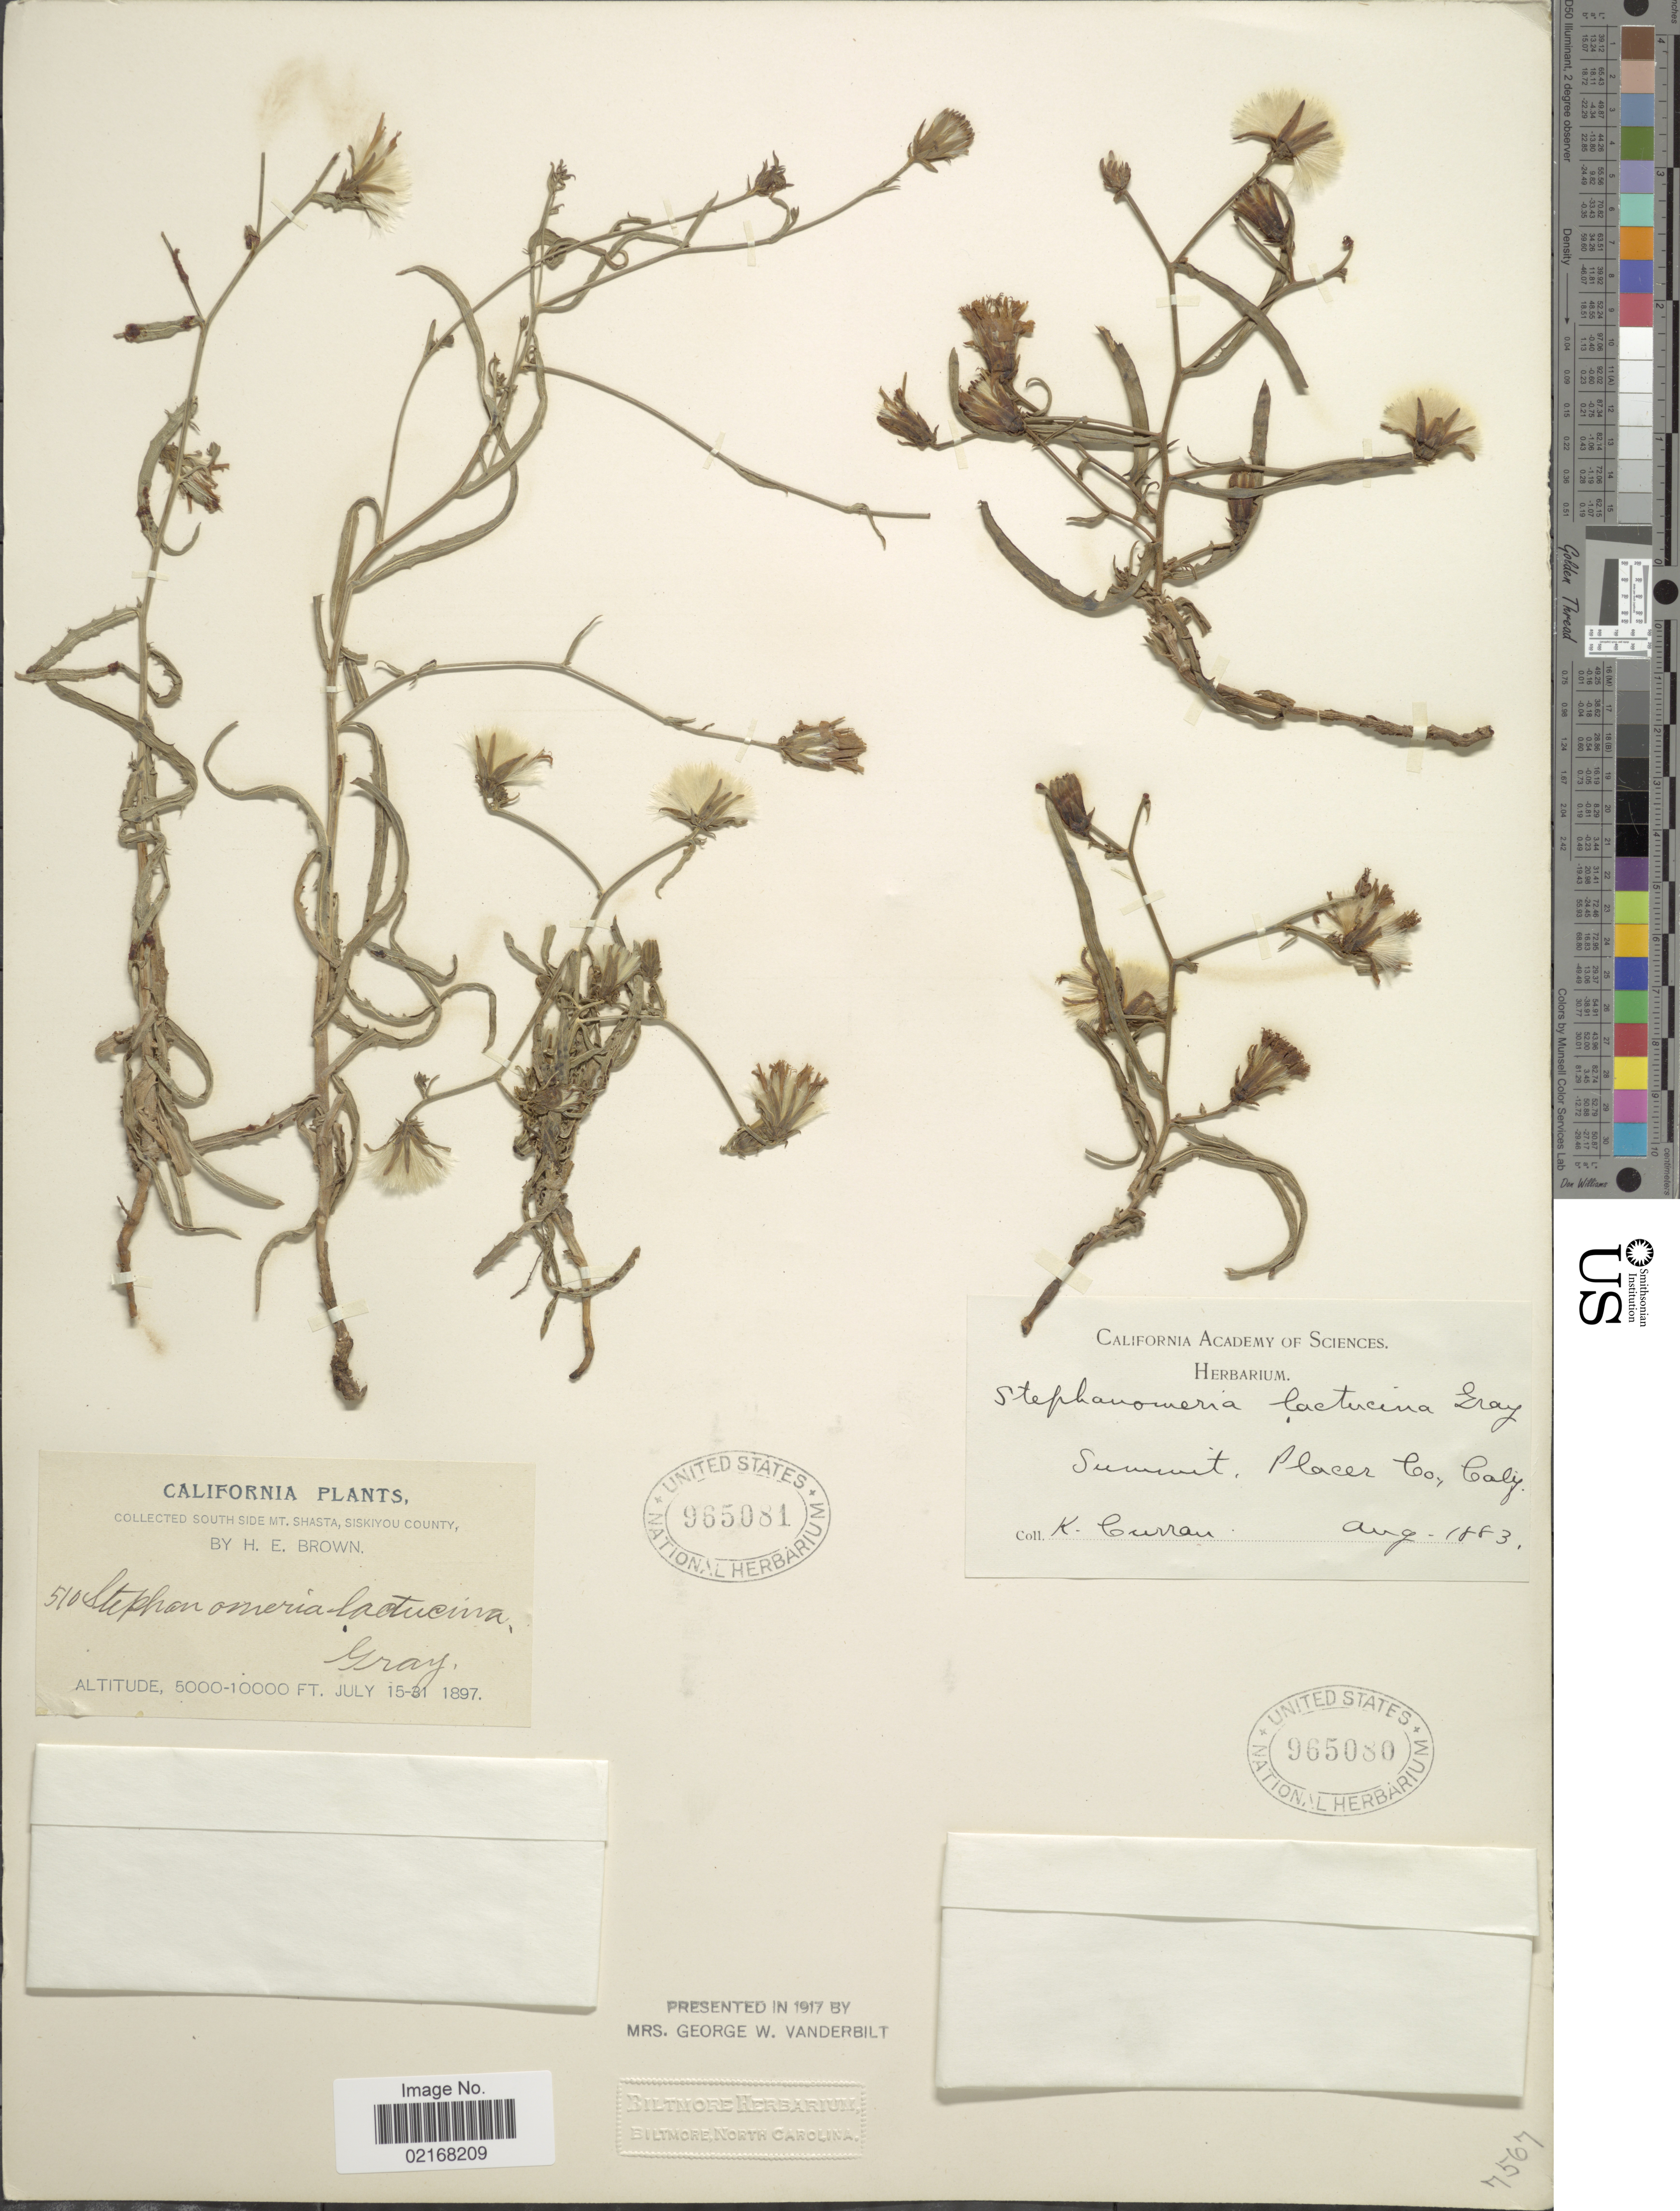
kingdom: Plantae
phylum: Tracheophyta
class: Magnoliopsida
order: Asterales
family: Asteraceae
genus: Stephanomeria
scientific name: Stephanomeria lactucina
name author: A. Gray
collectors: K. Curran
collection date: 1883-08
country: United States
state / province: California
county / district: Placer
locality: Summit, Placer Co., Calif.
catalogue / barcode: US 965080